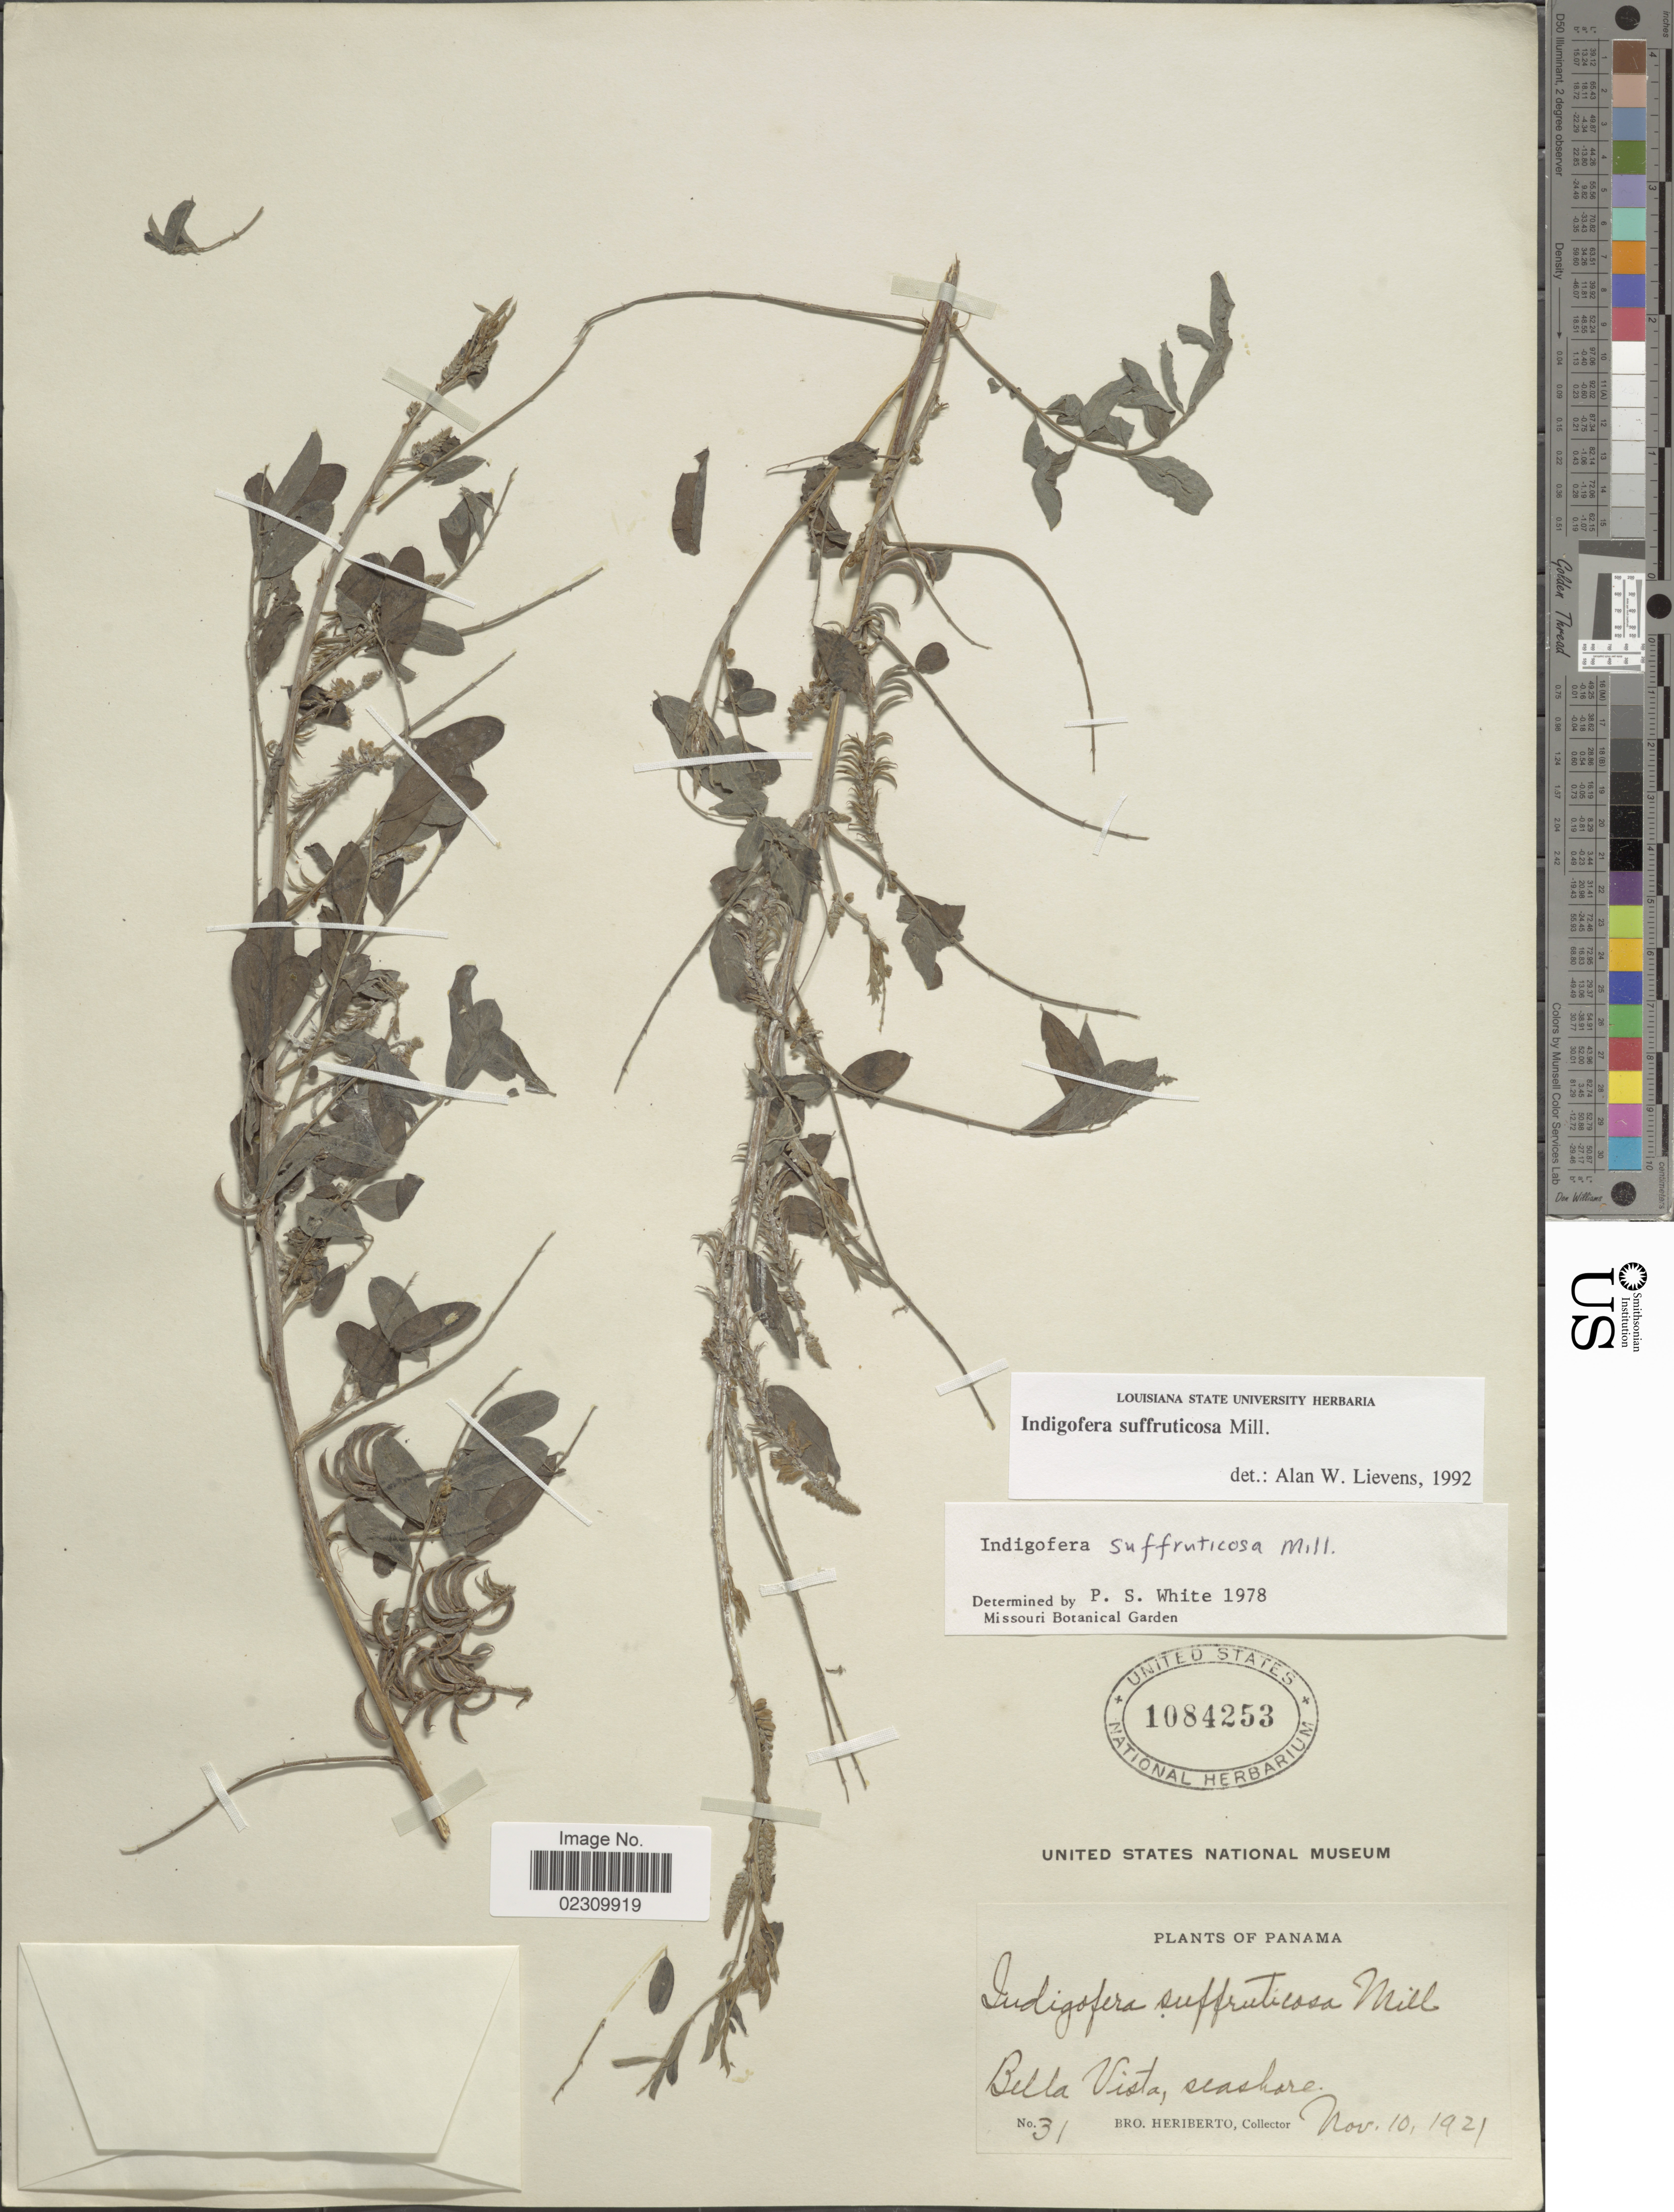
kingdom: Plantae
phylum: Tracheophyta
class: Magnoliopsida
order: Fabales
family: Fabaceae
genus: Indigofera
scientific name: Indigofera suffruticosa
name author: Mill.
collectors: B. Heriberto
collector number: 31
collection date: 1921-11-10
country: Panama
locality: Bella Vista, seashore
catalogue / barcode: US 1084253